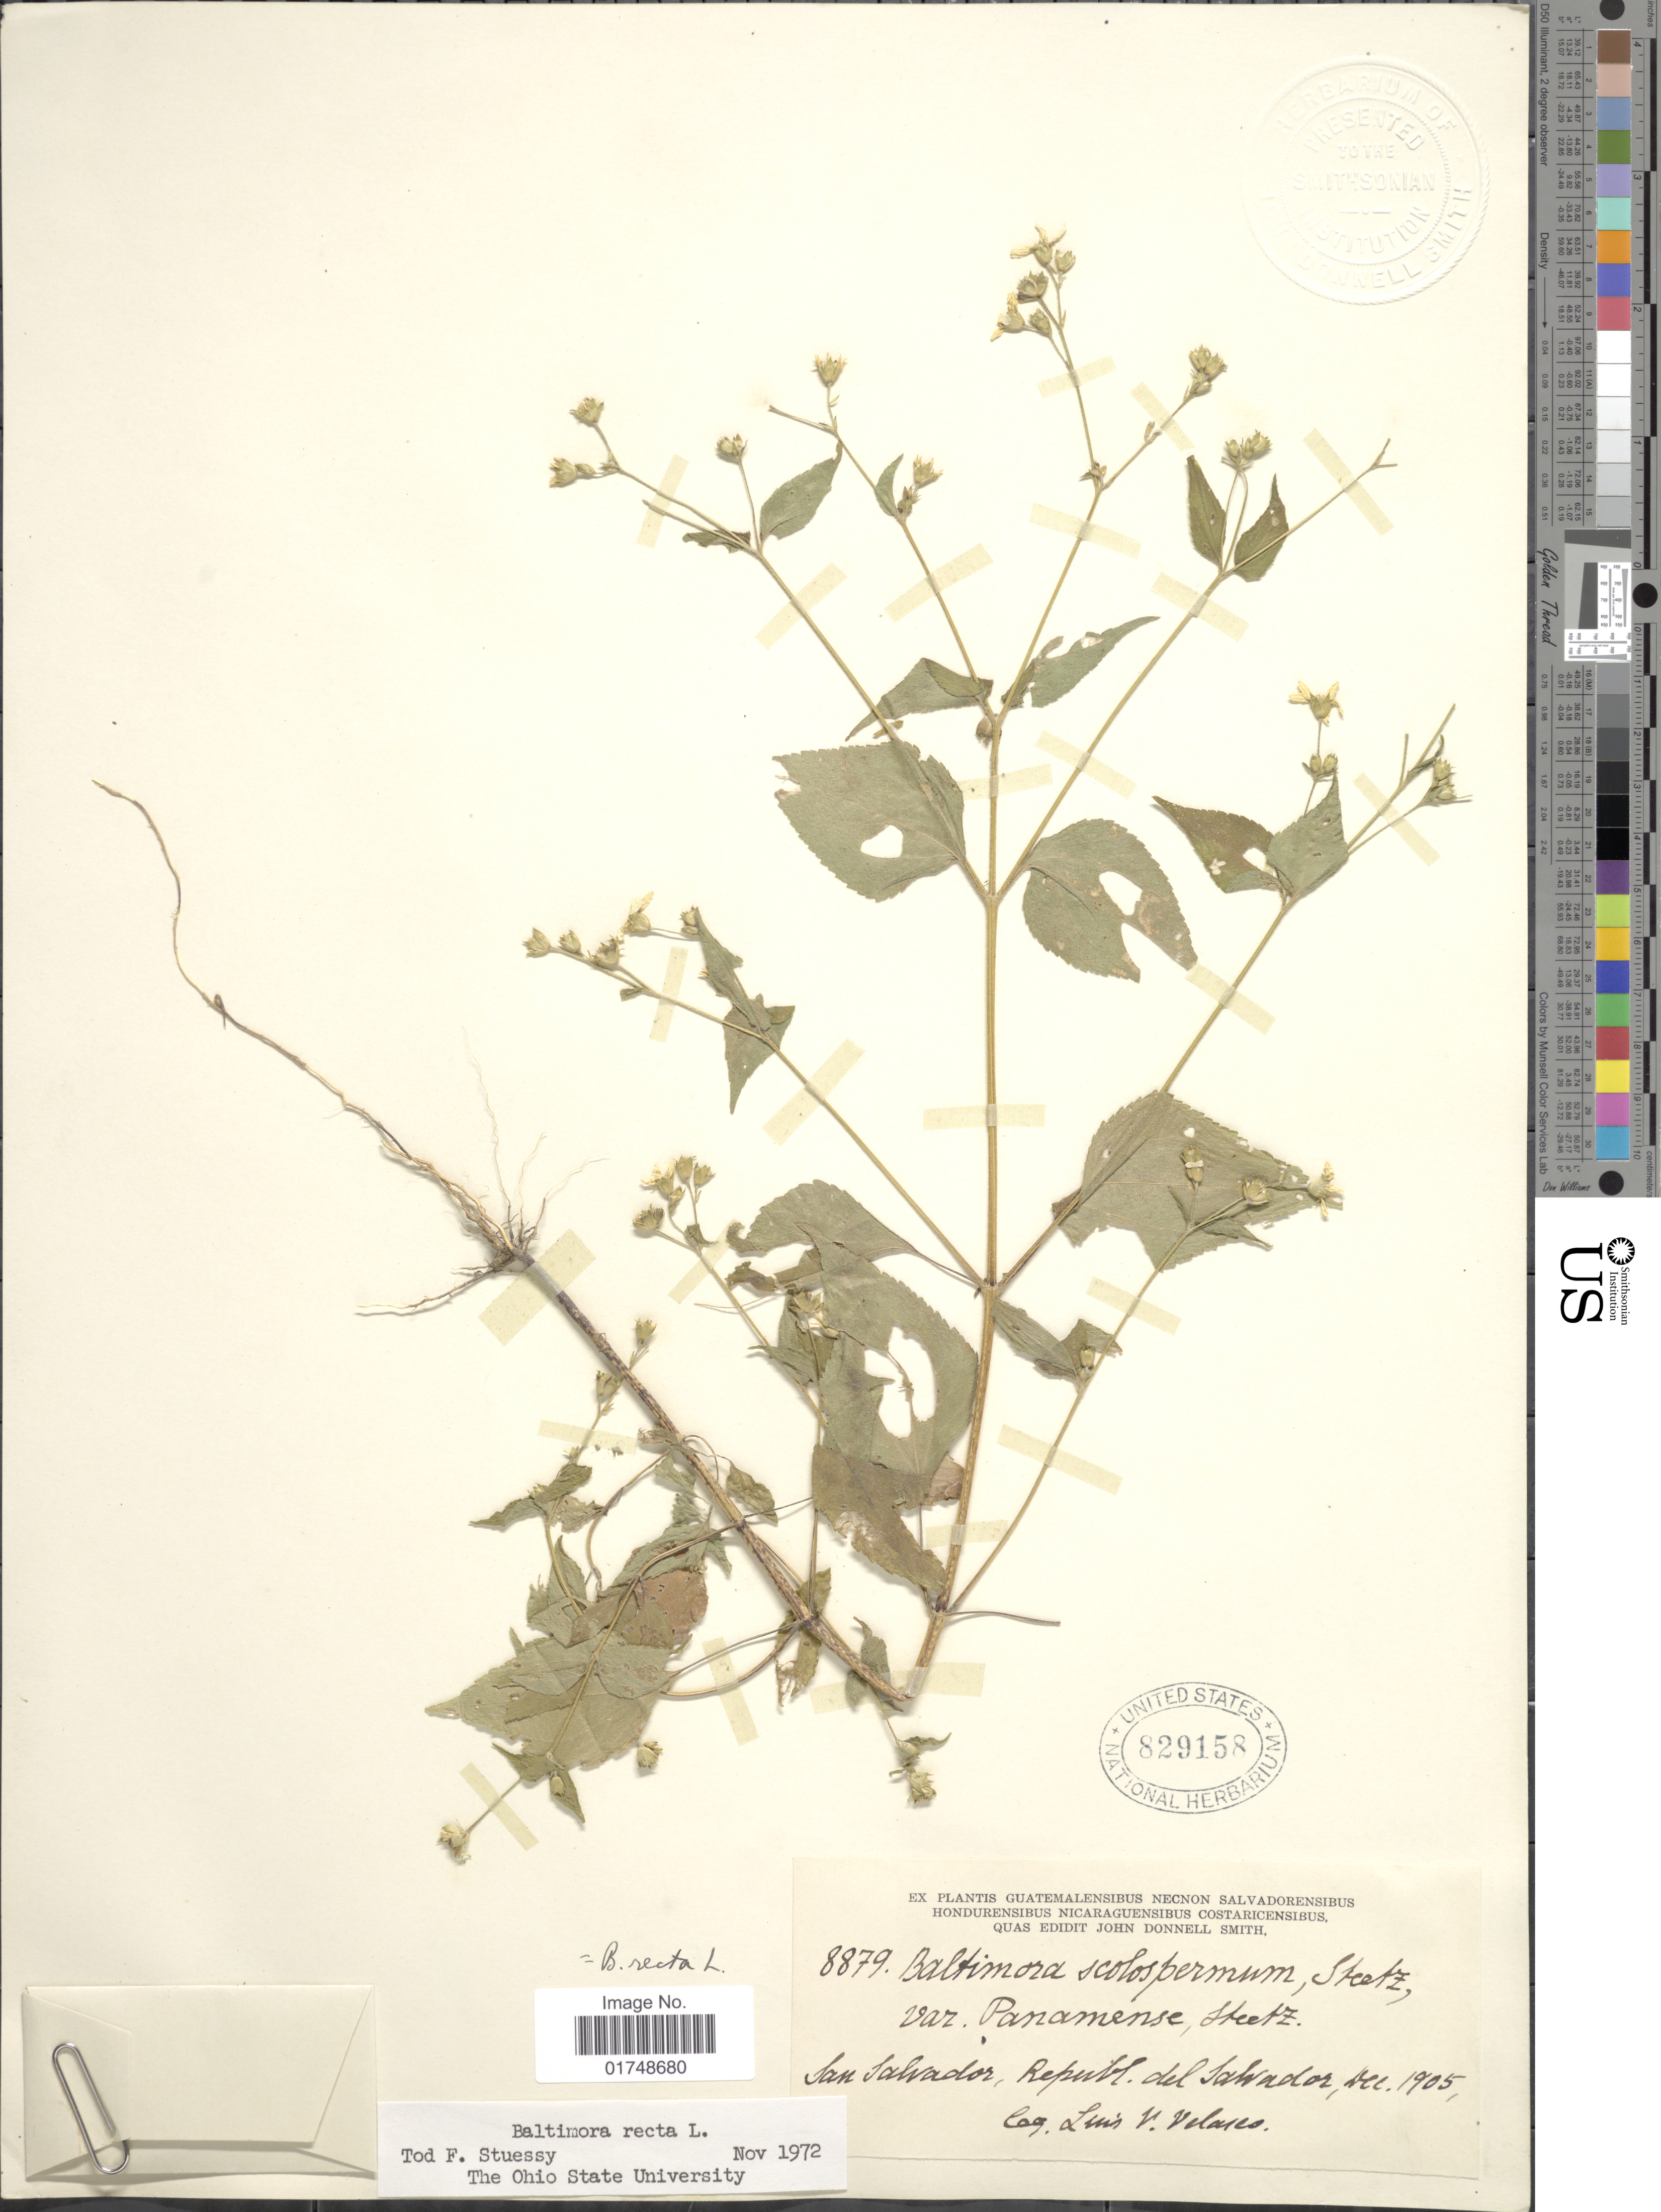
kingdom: Plantae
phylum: Tracheophyta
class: Magnoliopsida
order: Asterales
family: Asteraceae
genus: Baltimora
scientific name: Baltimora recta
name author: L.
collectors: L. Velasco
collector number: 8879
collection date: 1905-12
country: El Salvador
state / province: San Salvador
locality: San Salvador, Republ. del Salvador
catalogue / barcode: US 829158